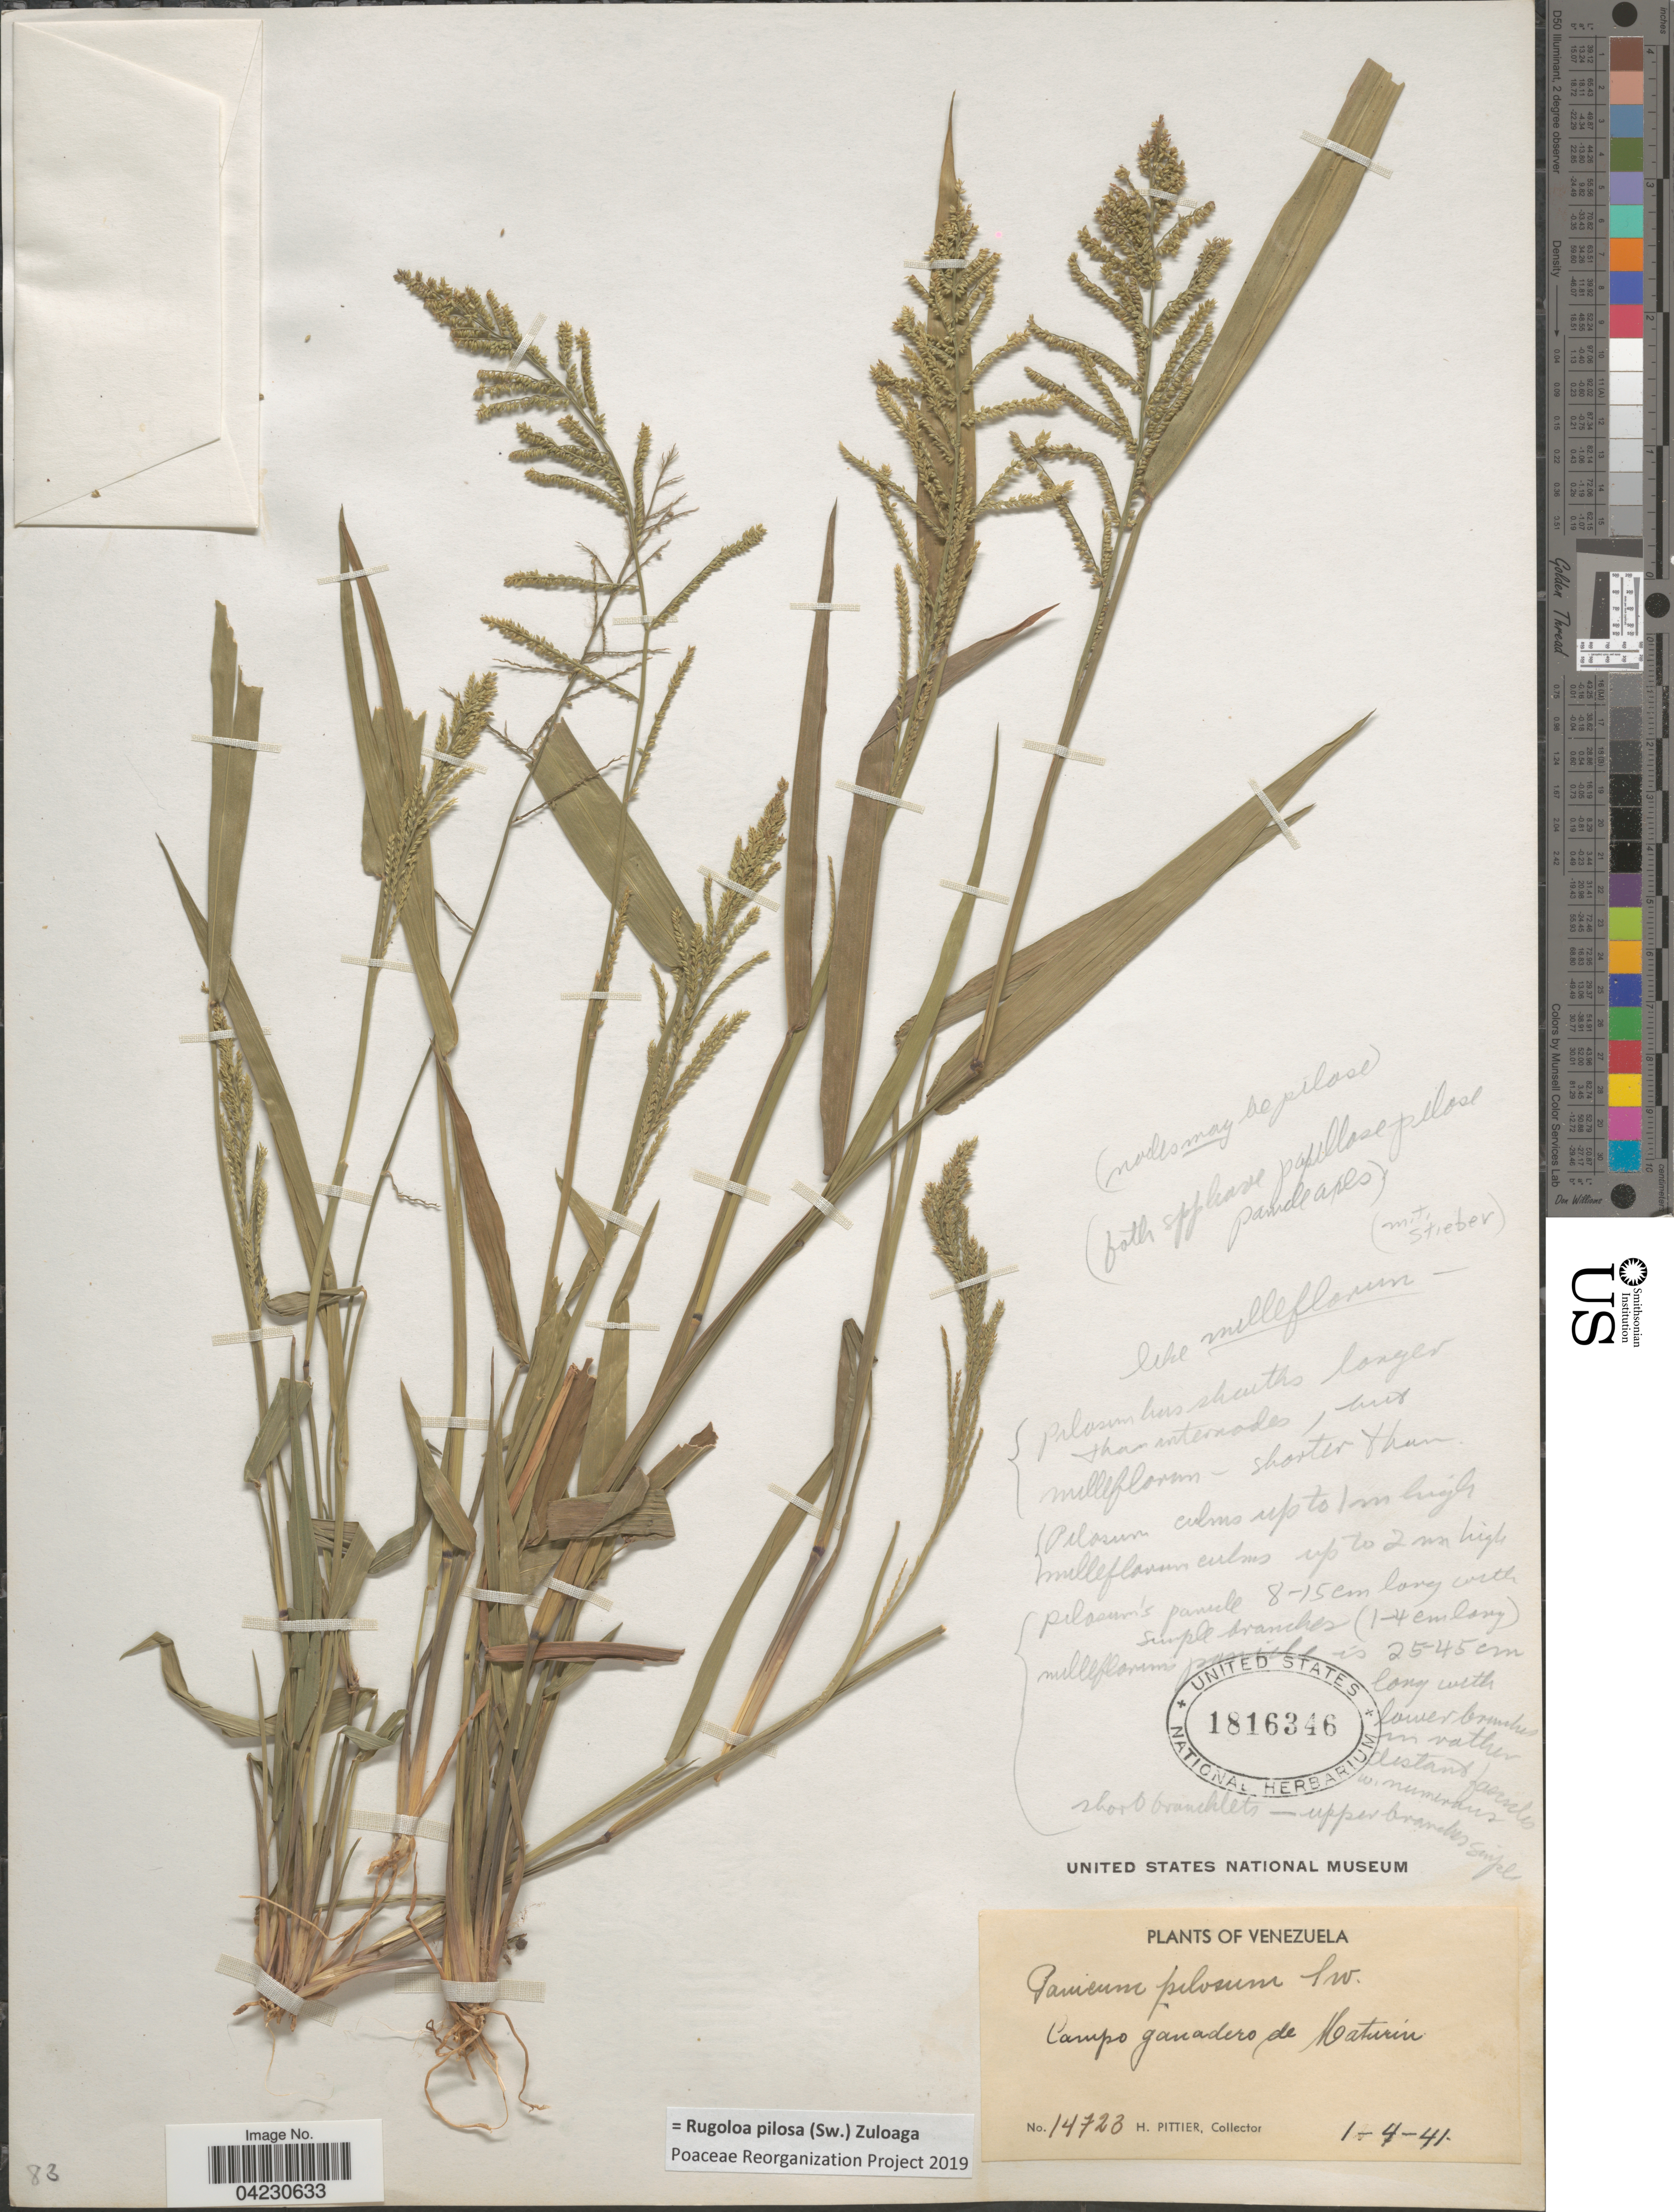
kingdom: Plantae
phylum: Tracheophyta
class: Liliopsida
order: Poales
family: Poaceae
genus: Rugoloa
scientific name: Rugoloa pilosa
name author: (Sw.) Zuloaga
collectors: H. F. Pittier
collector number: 14723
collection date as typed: Transcribed d/m/y: 1/4/41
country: Venezuela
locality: Campo ganadero de Maturín.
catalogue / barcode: US 1816346